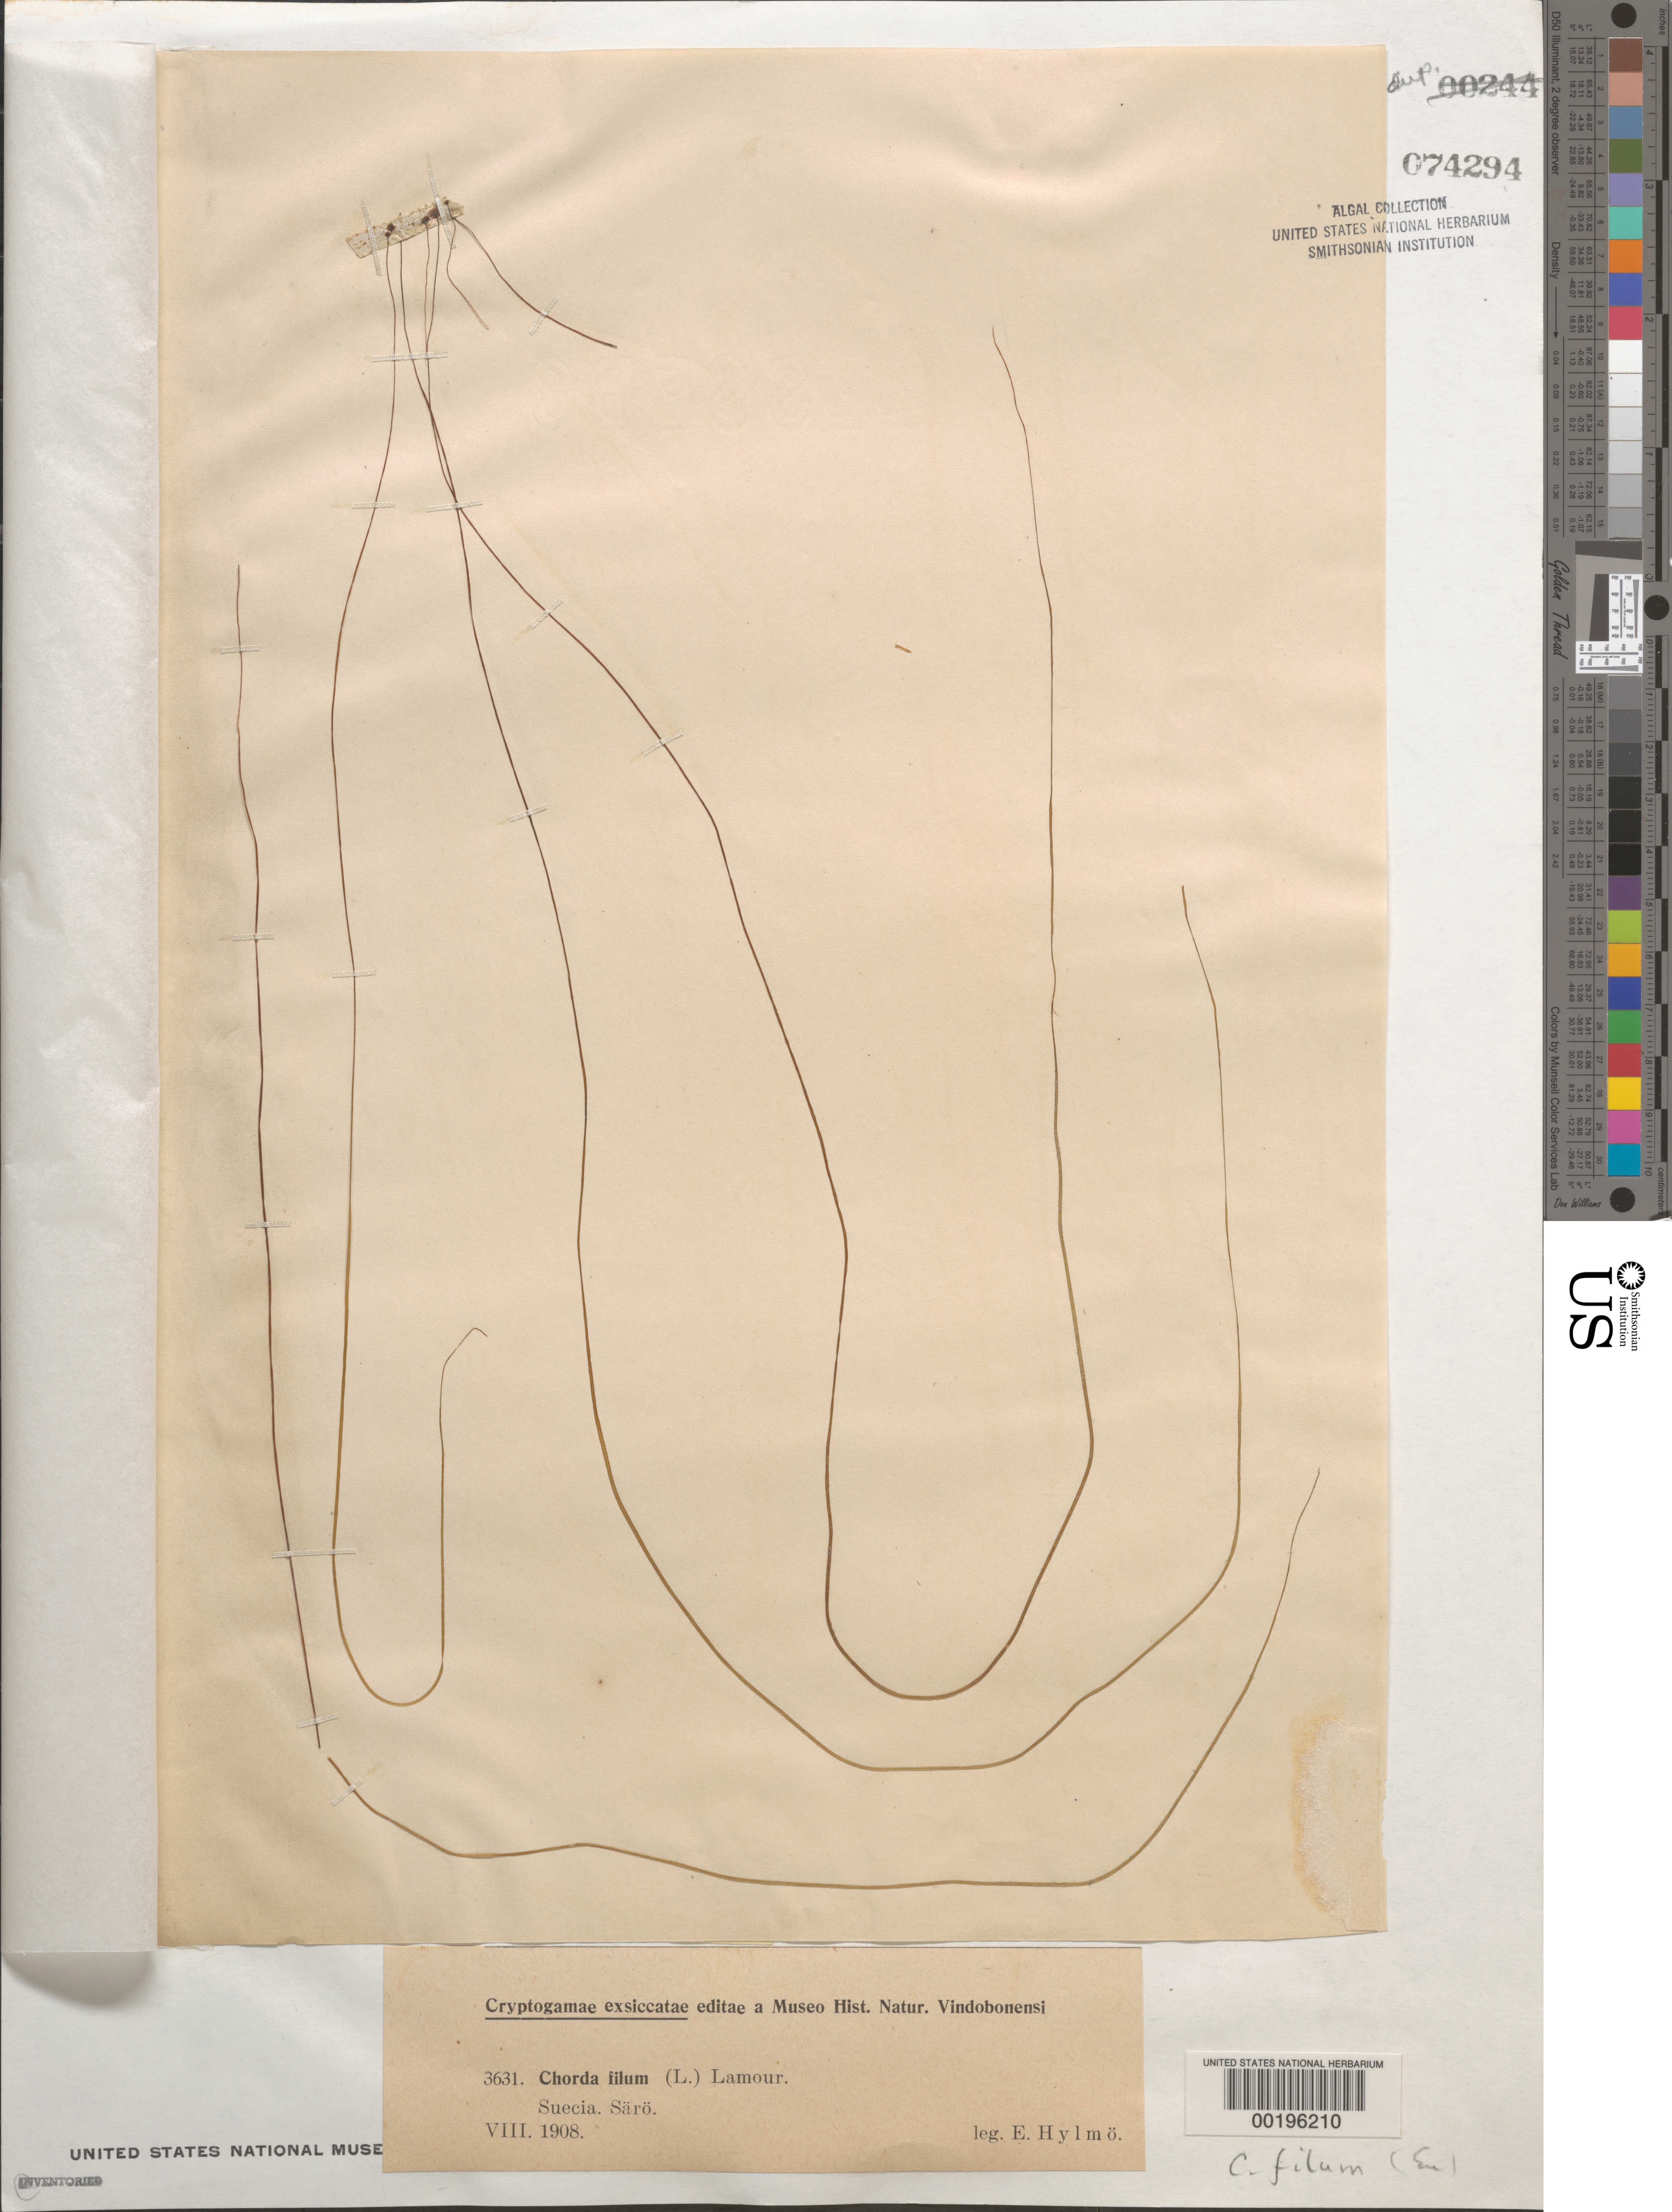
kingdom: Chromista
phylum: Ochrophyta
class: Phaeophyceae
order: Laminariales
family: Chordaceae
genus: Chorda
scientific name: Chorda filum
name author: (L.) Stackh.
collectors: D. Hylmo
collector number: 3631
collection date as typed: Aug 1908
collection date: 1908-08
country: Sweden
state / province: Halland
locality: Saro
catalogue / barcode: US 74294